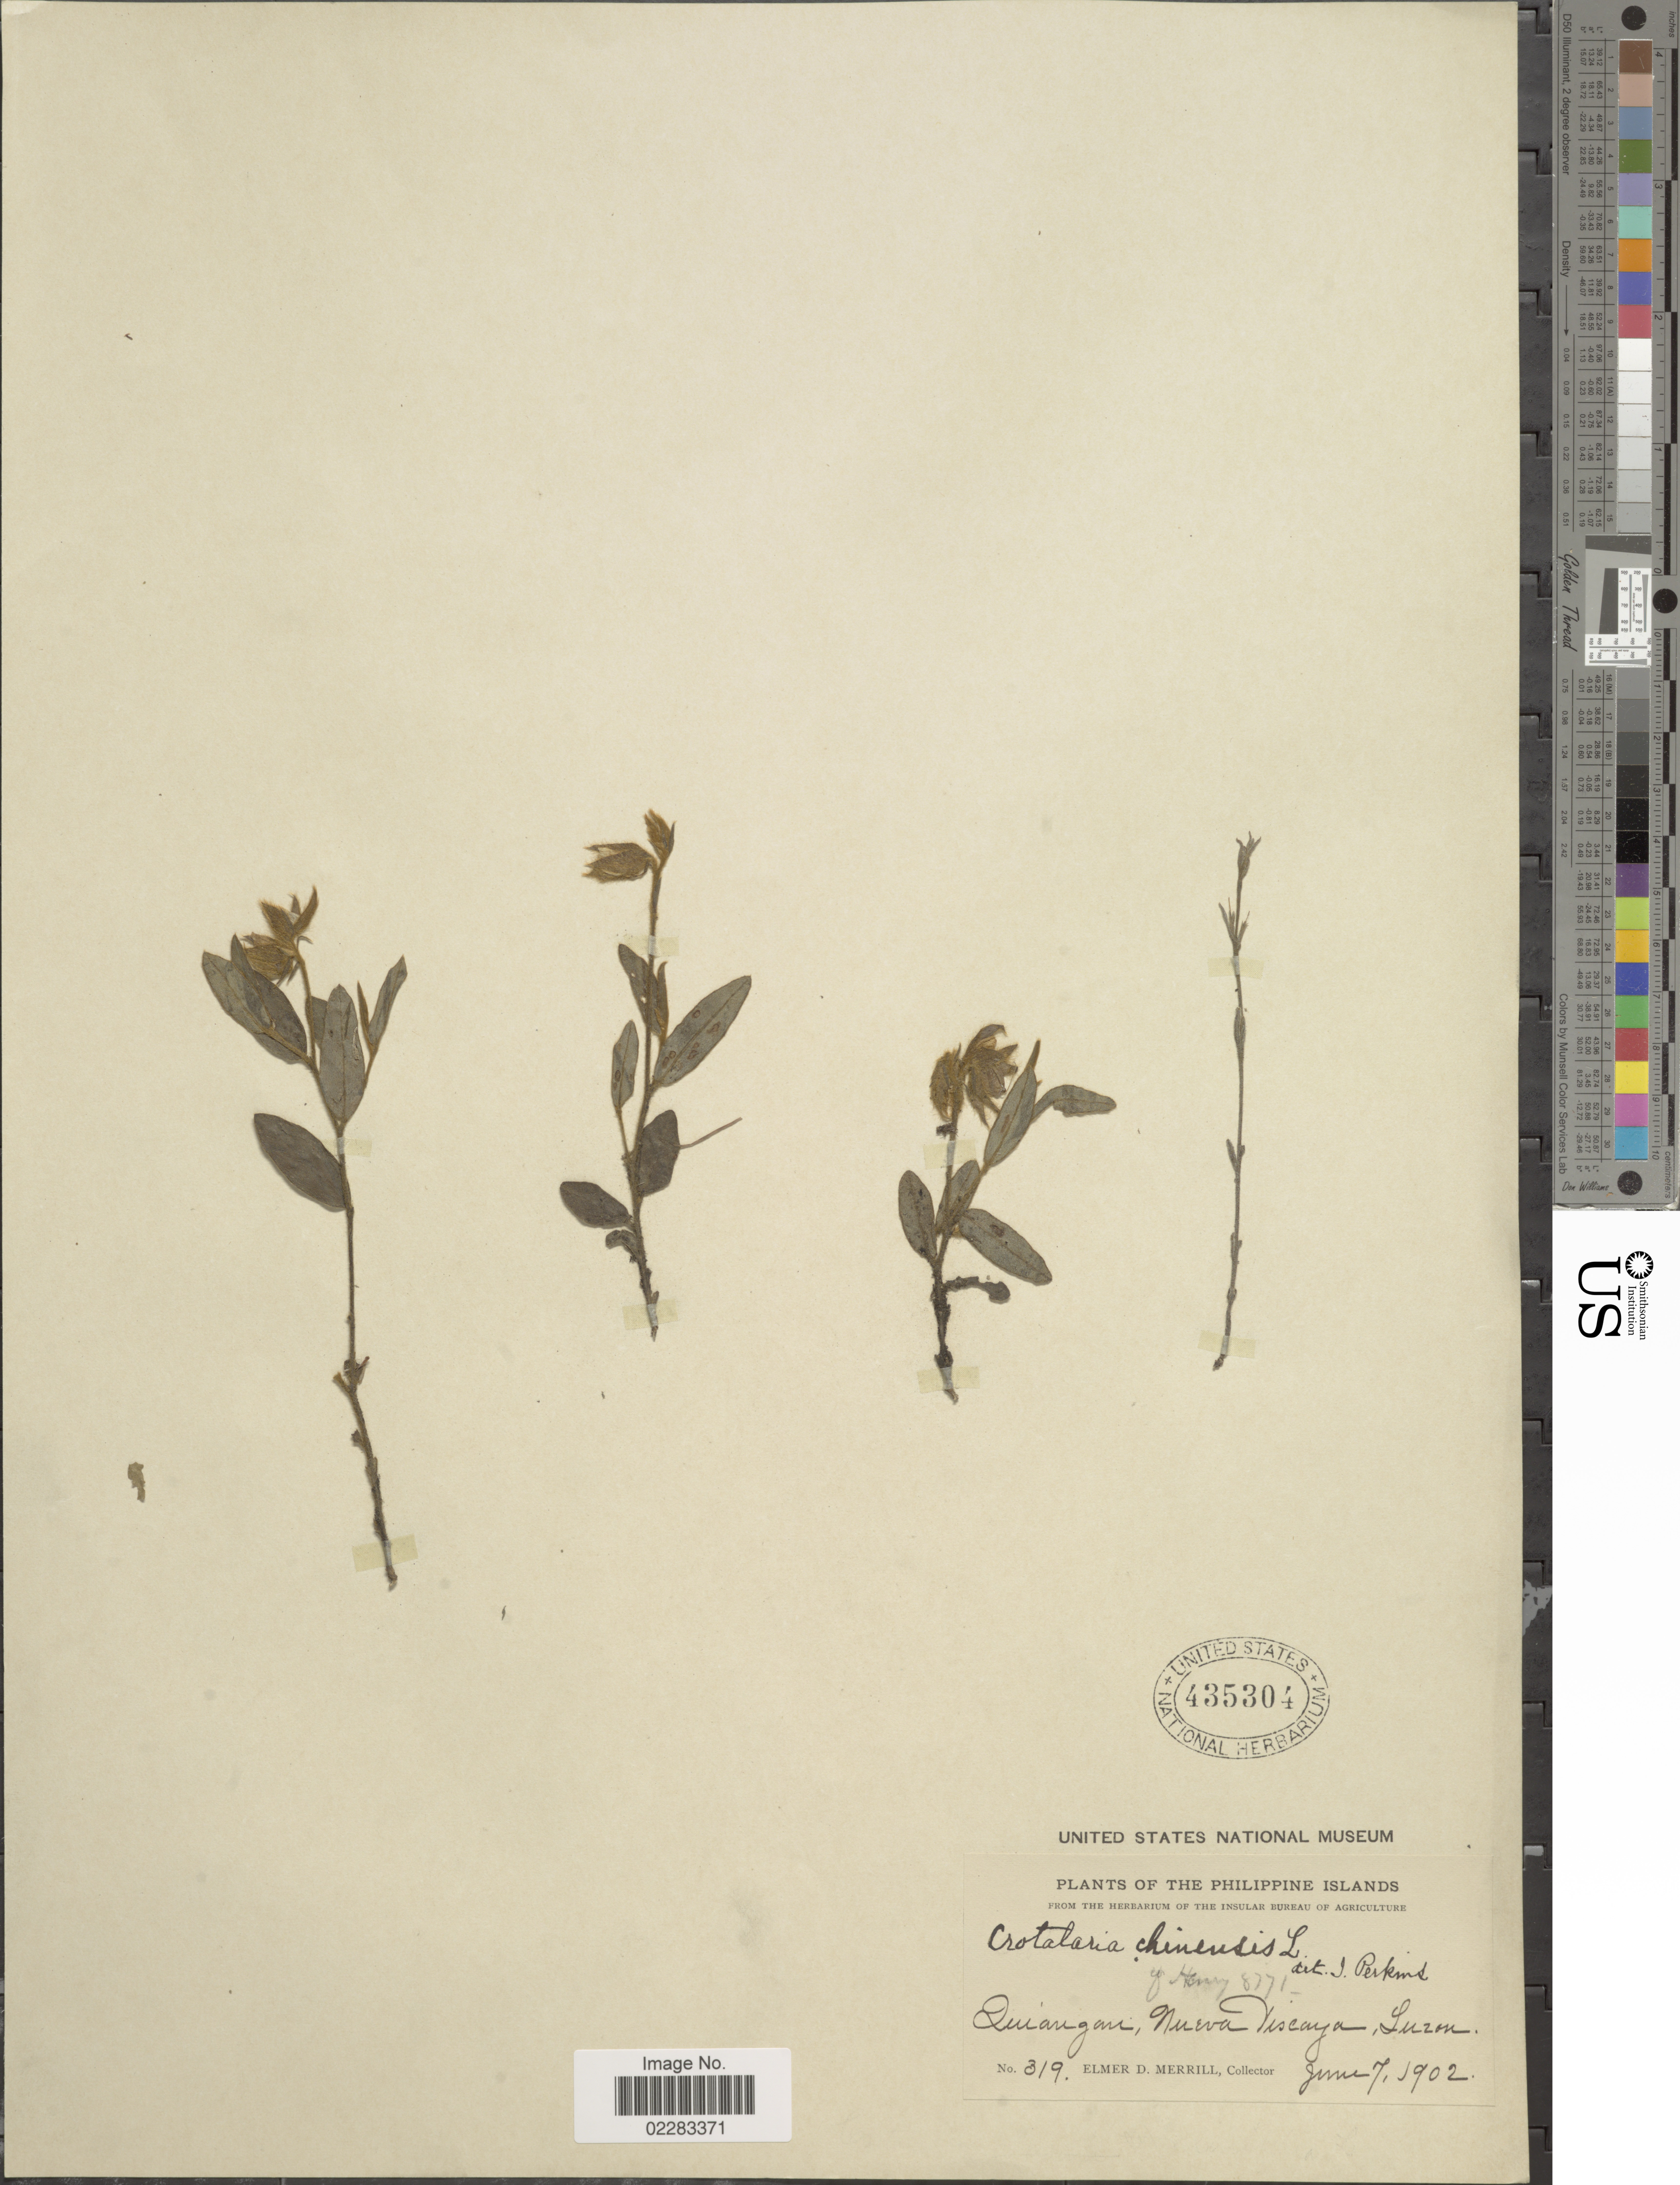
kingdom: Plantae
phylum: Tracheophyta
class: Magnoliopsida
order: Fabales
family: Fabaceae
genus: Crotalaria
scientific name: Crotalaria chinensis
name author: L.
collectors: E. D. Merrill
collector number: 319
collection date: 1902-06-07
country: Philippines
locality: The Phillipine Islands, Zuiangan, Nueva Viscaya, Luzon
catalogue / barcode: US 435304